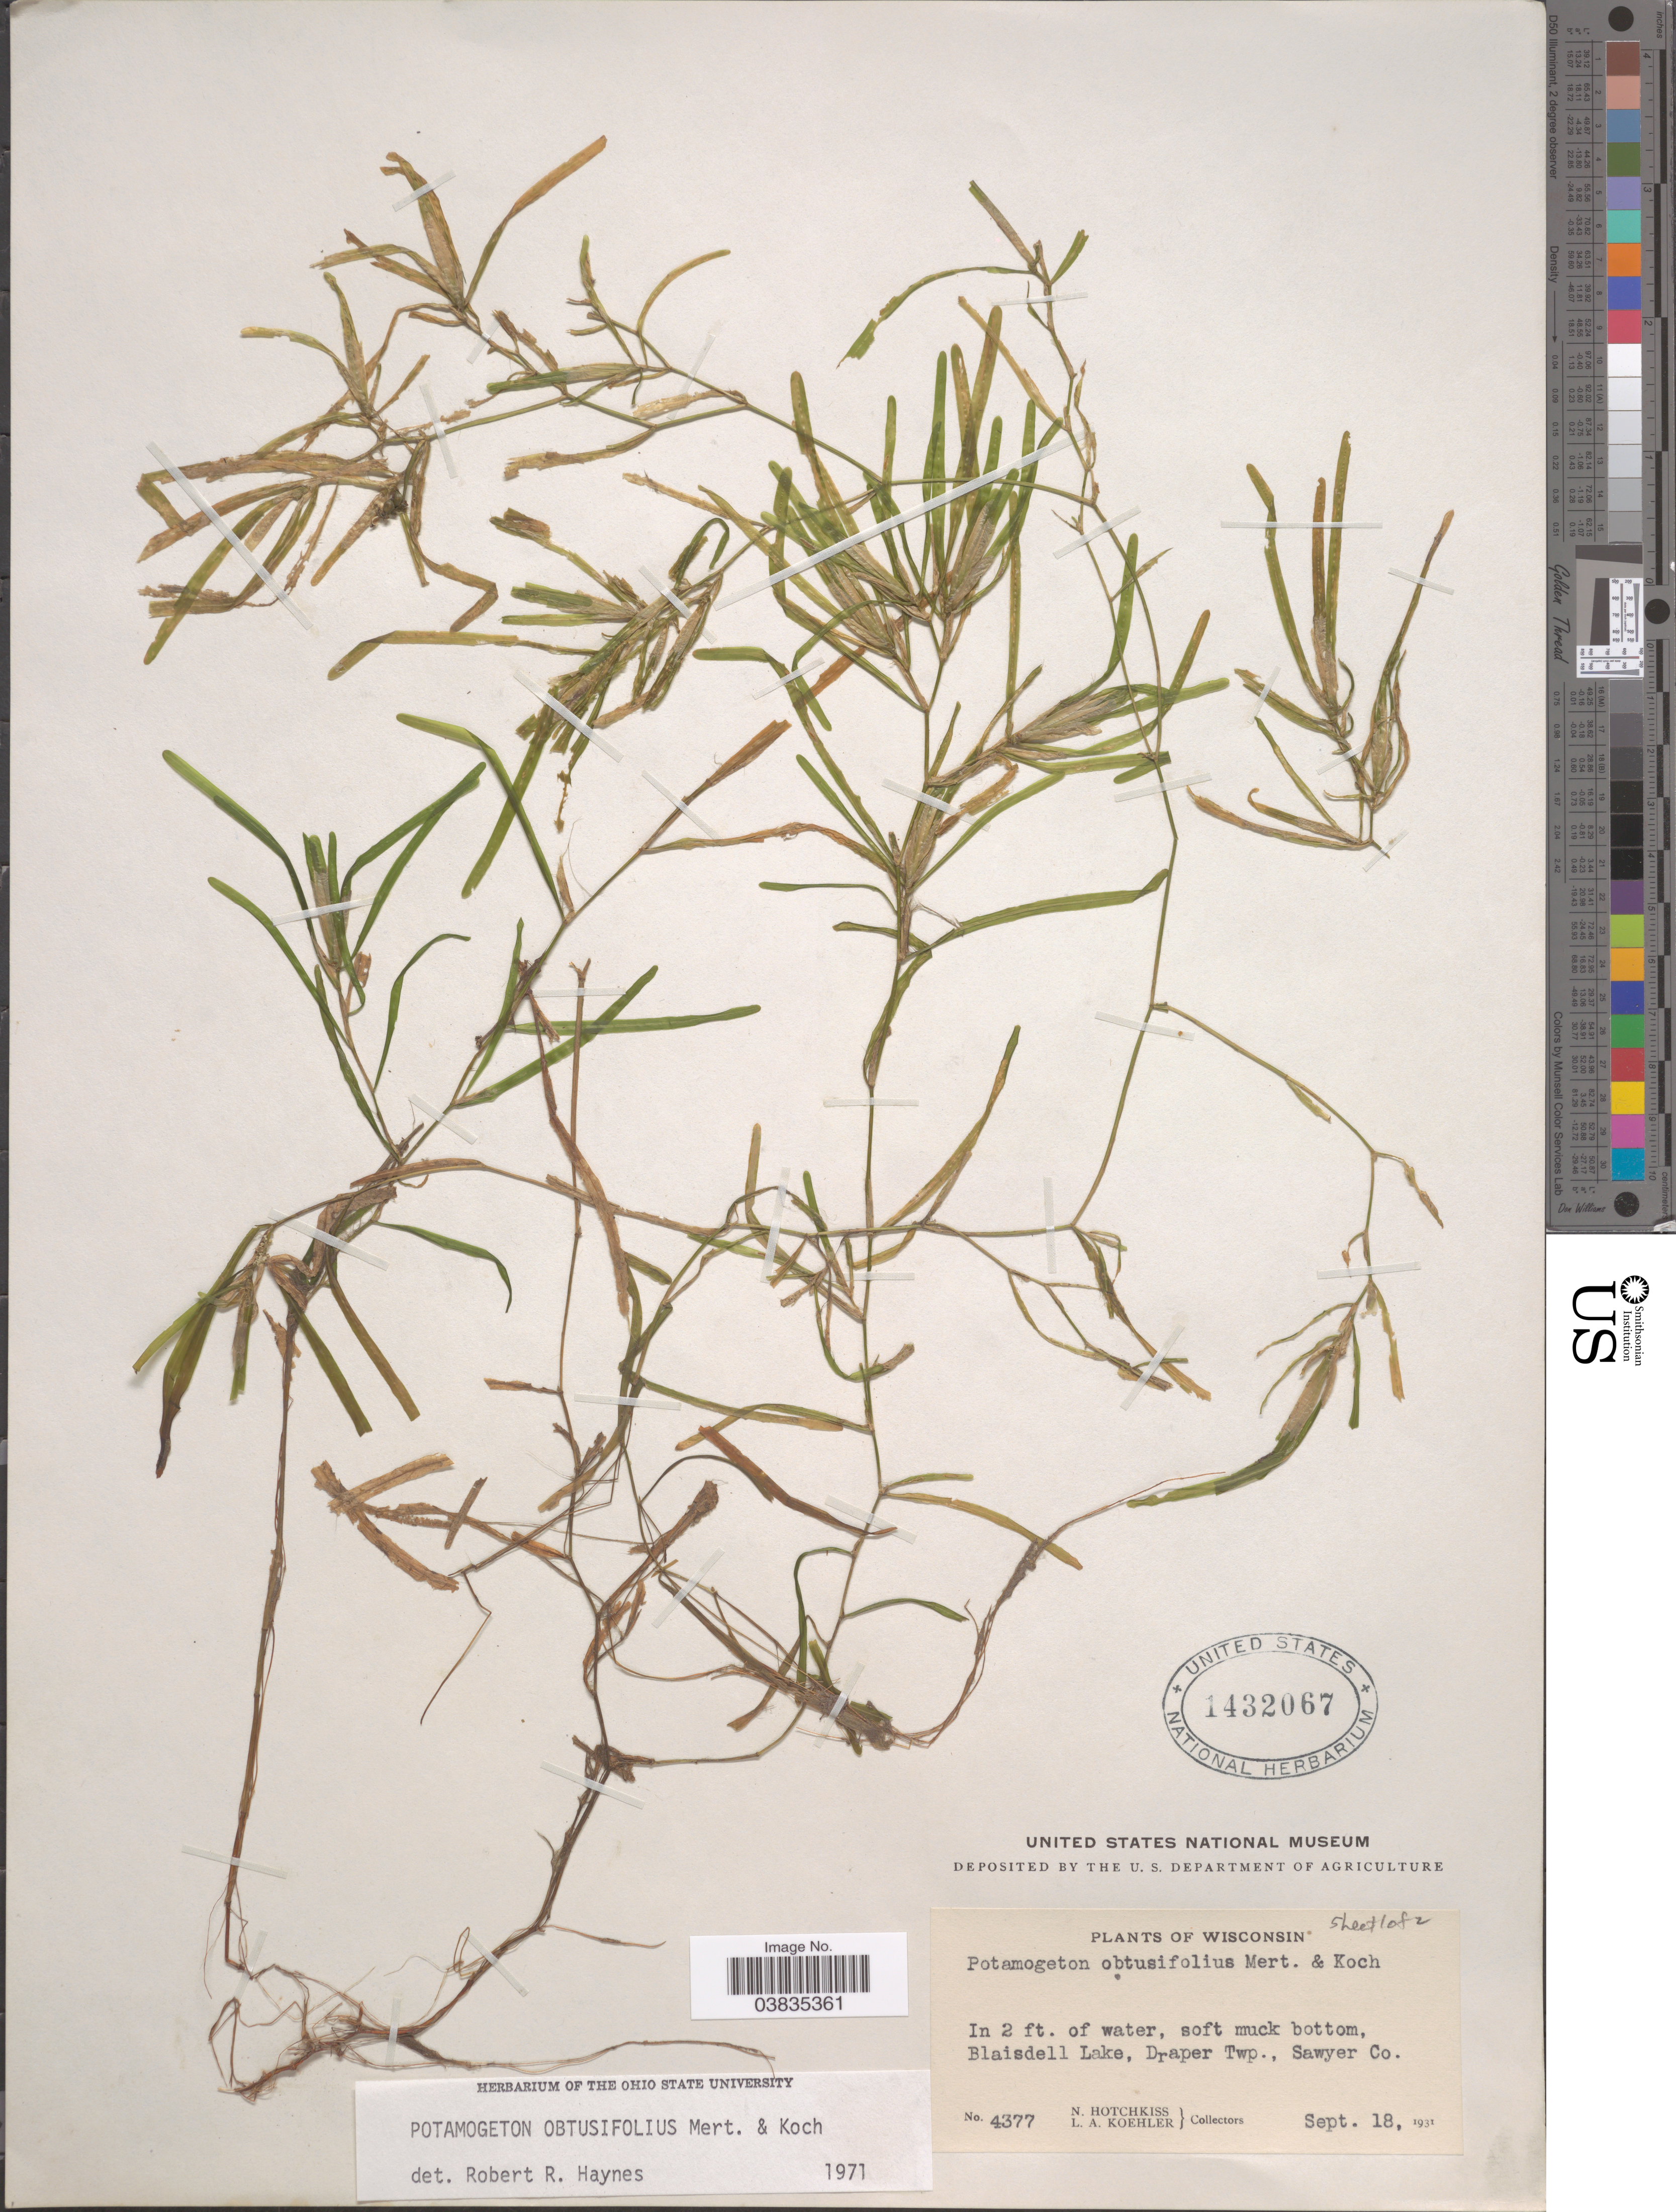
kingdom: Plantae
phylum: Tracheophyta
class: Liliopsida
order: Alismatales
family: Potamogetonaceae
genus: Potamogeton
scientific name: Potamogeton obtusifolius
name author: Mert. & W.D.J. Koch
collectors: N. Hotchkiss & L. Koehler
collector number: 4377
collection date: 1931-09-18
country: United States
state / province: Wisconsin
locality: Blaisdell Lake, Draper Twp., Sawyer Co.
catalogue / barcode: US 1432067